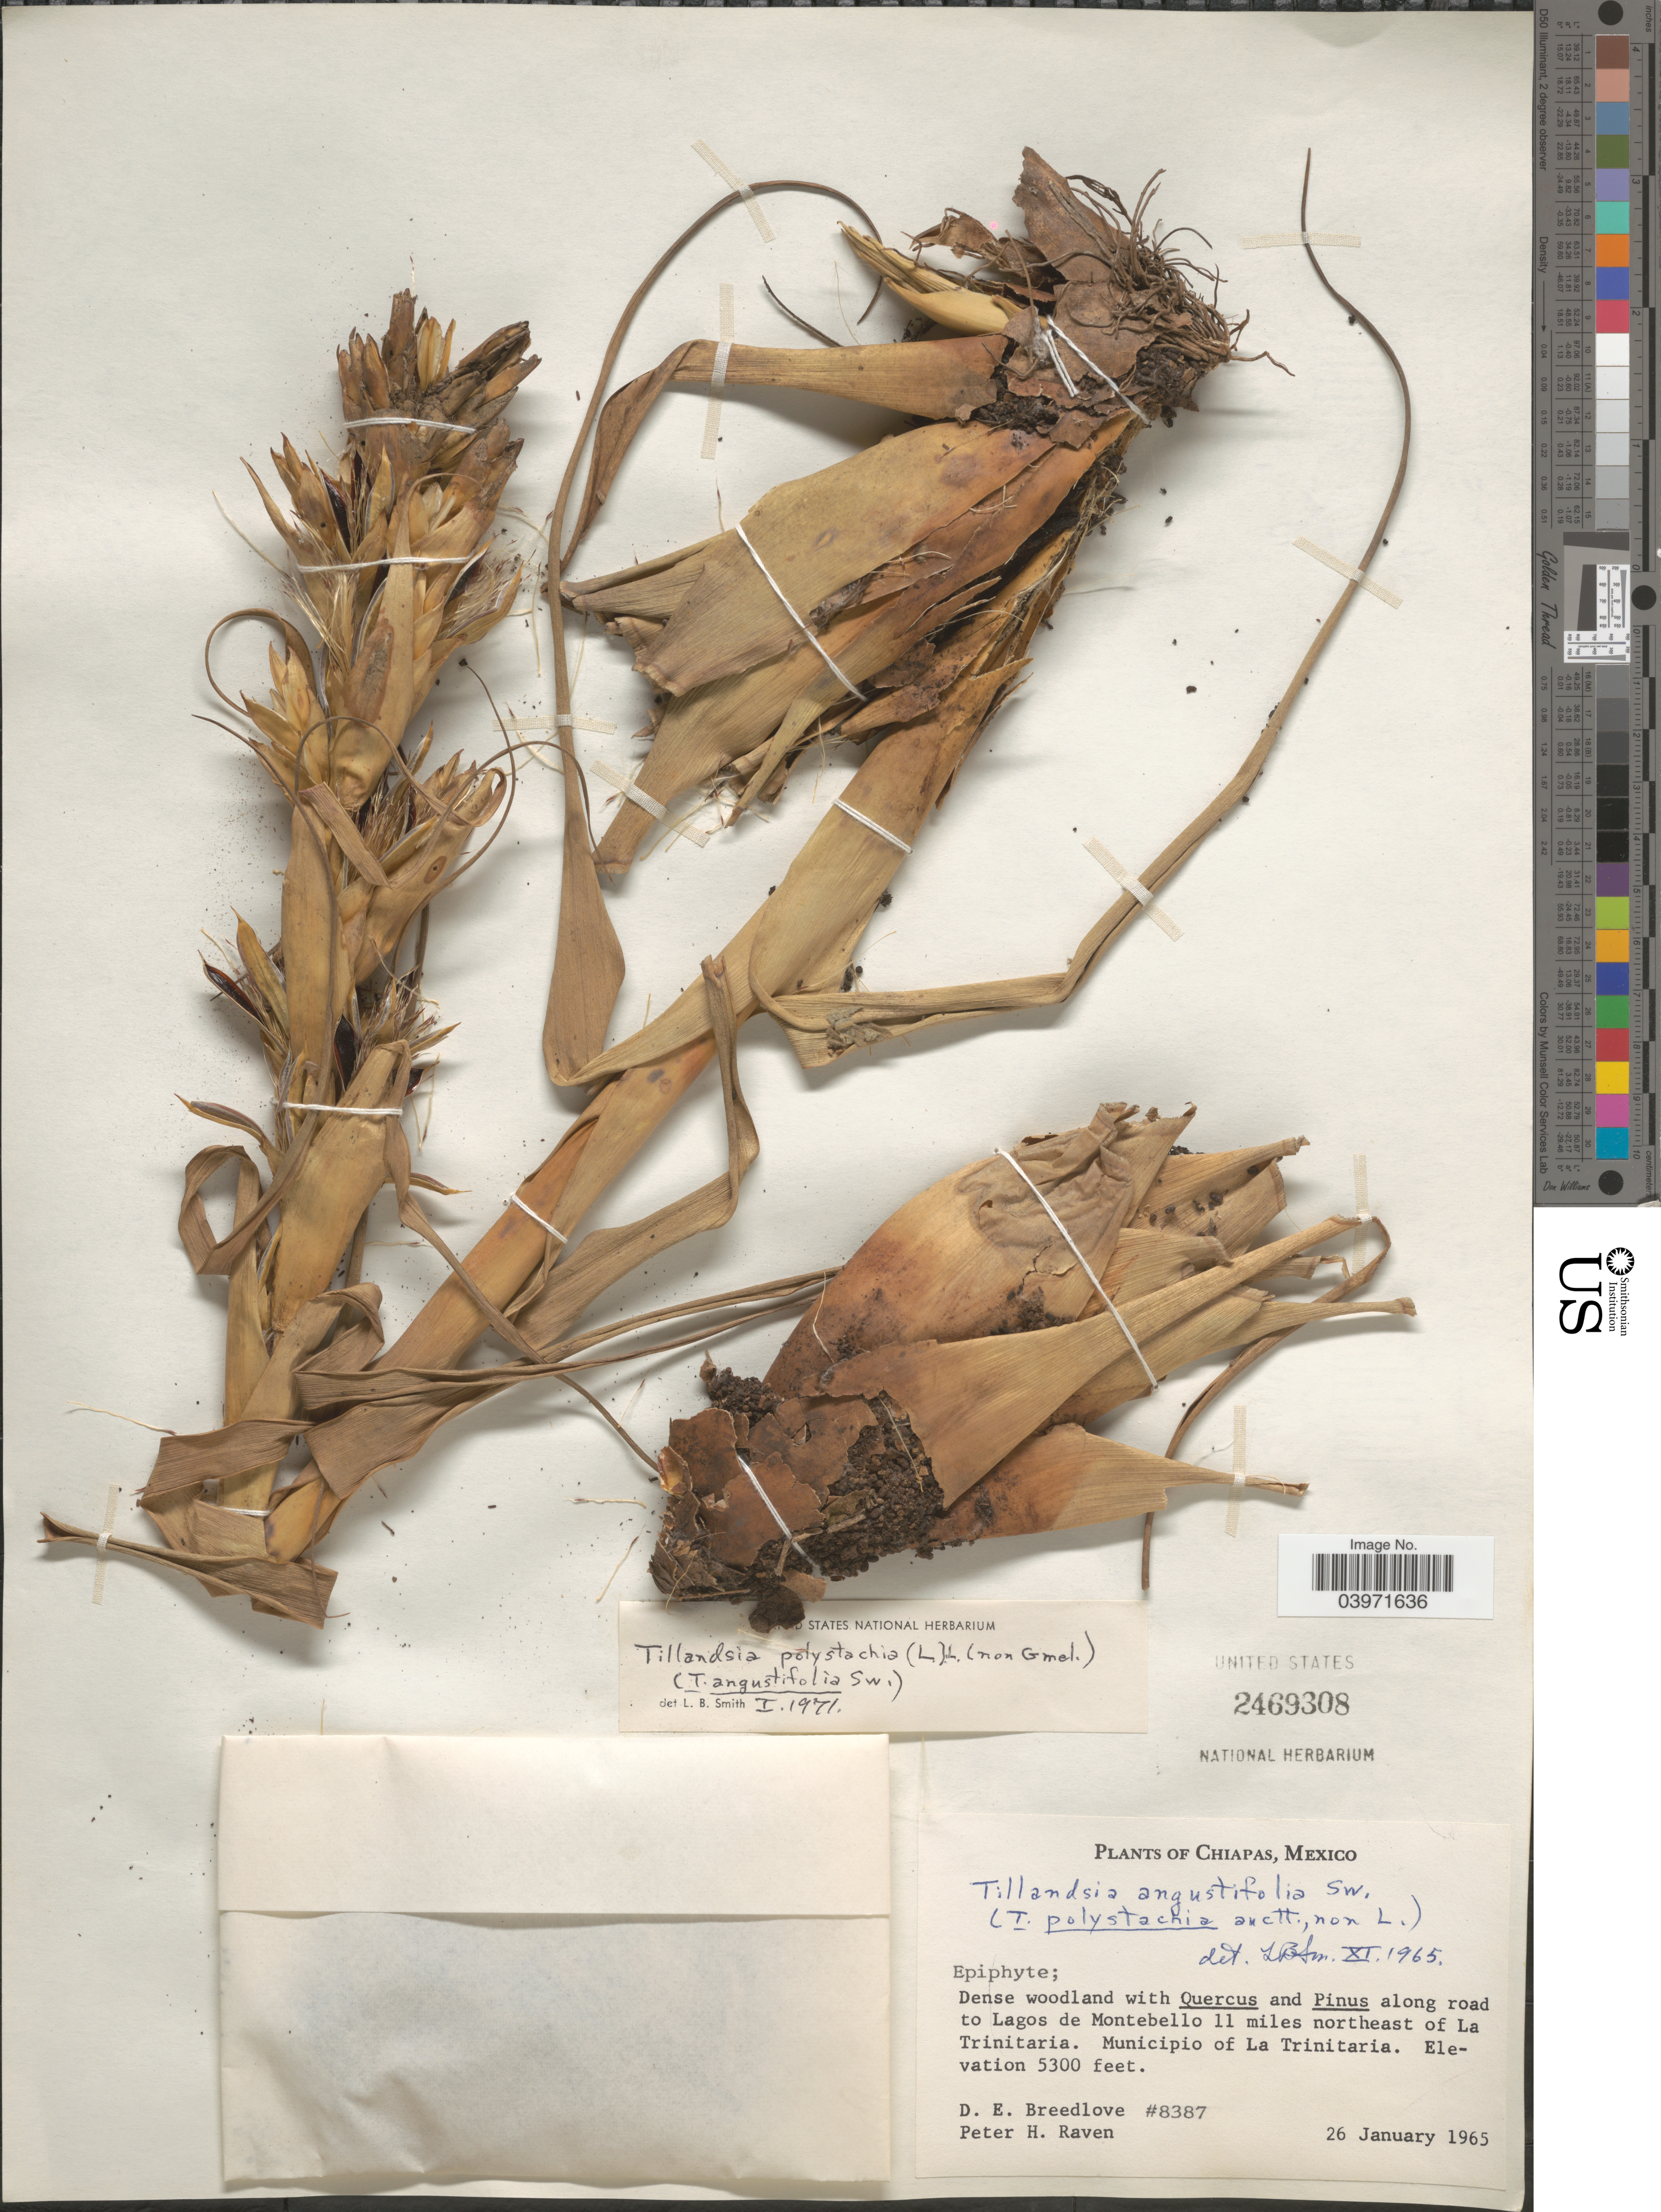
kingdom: Plantae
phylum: Tracheophyta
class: Liliopsida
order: Poales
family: Bromeliaceae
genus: Tillandsia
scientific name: Tillandsia polystachia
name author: (L.) L.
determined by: Espejo, Adolfo; López Ferrari, Ana R.; Ramírez M., Ivon M.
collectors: D. E. Breedlove & P. Raven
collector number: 8387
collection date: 1965-01-26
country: Mexico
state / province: Chiapas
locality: Along road to Lagos de Montebello 11 miles northeast of La Trinitaria. Municipio of La Trinitaria.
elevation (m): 1615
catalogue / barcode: US 2469308